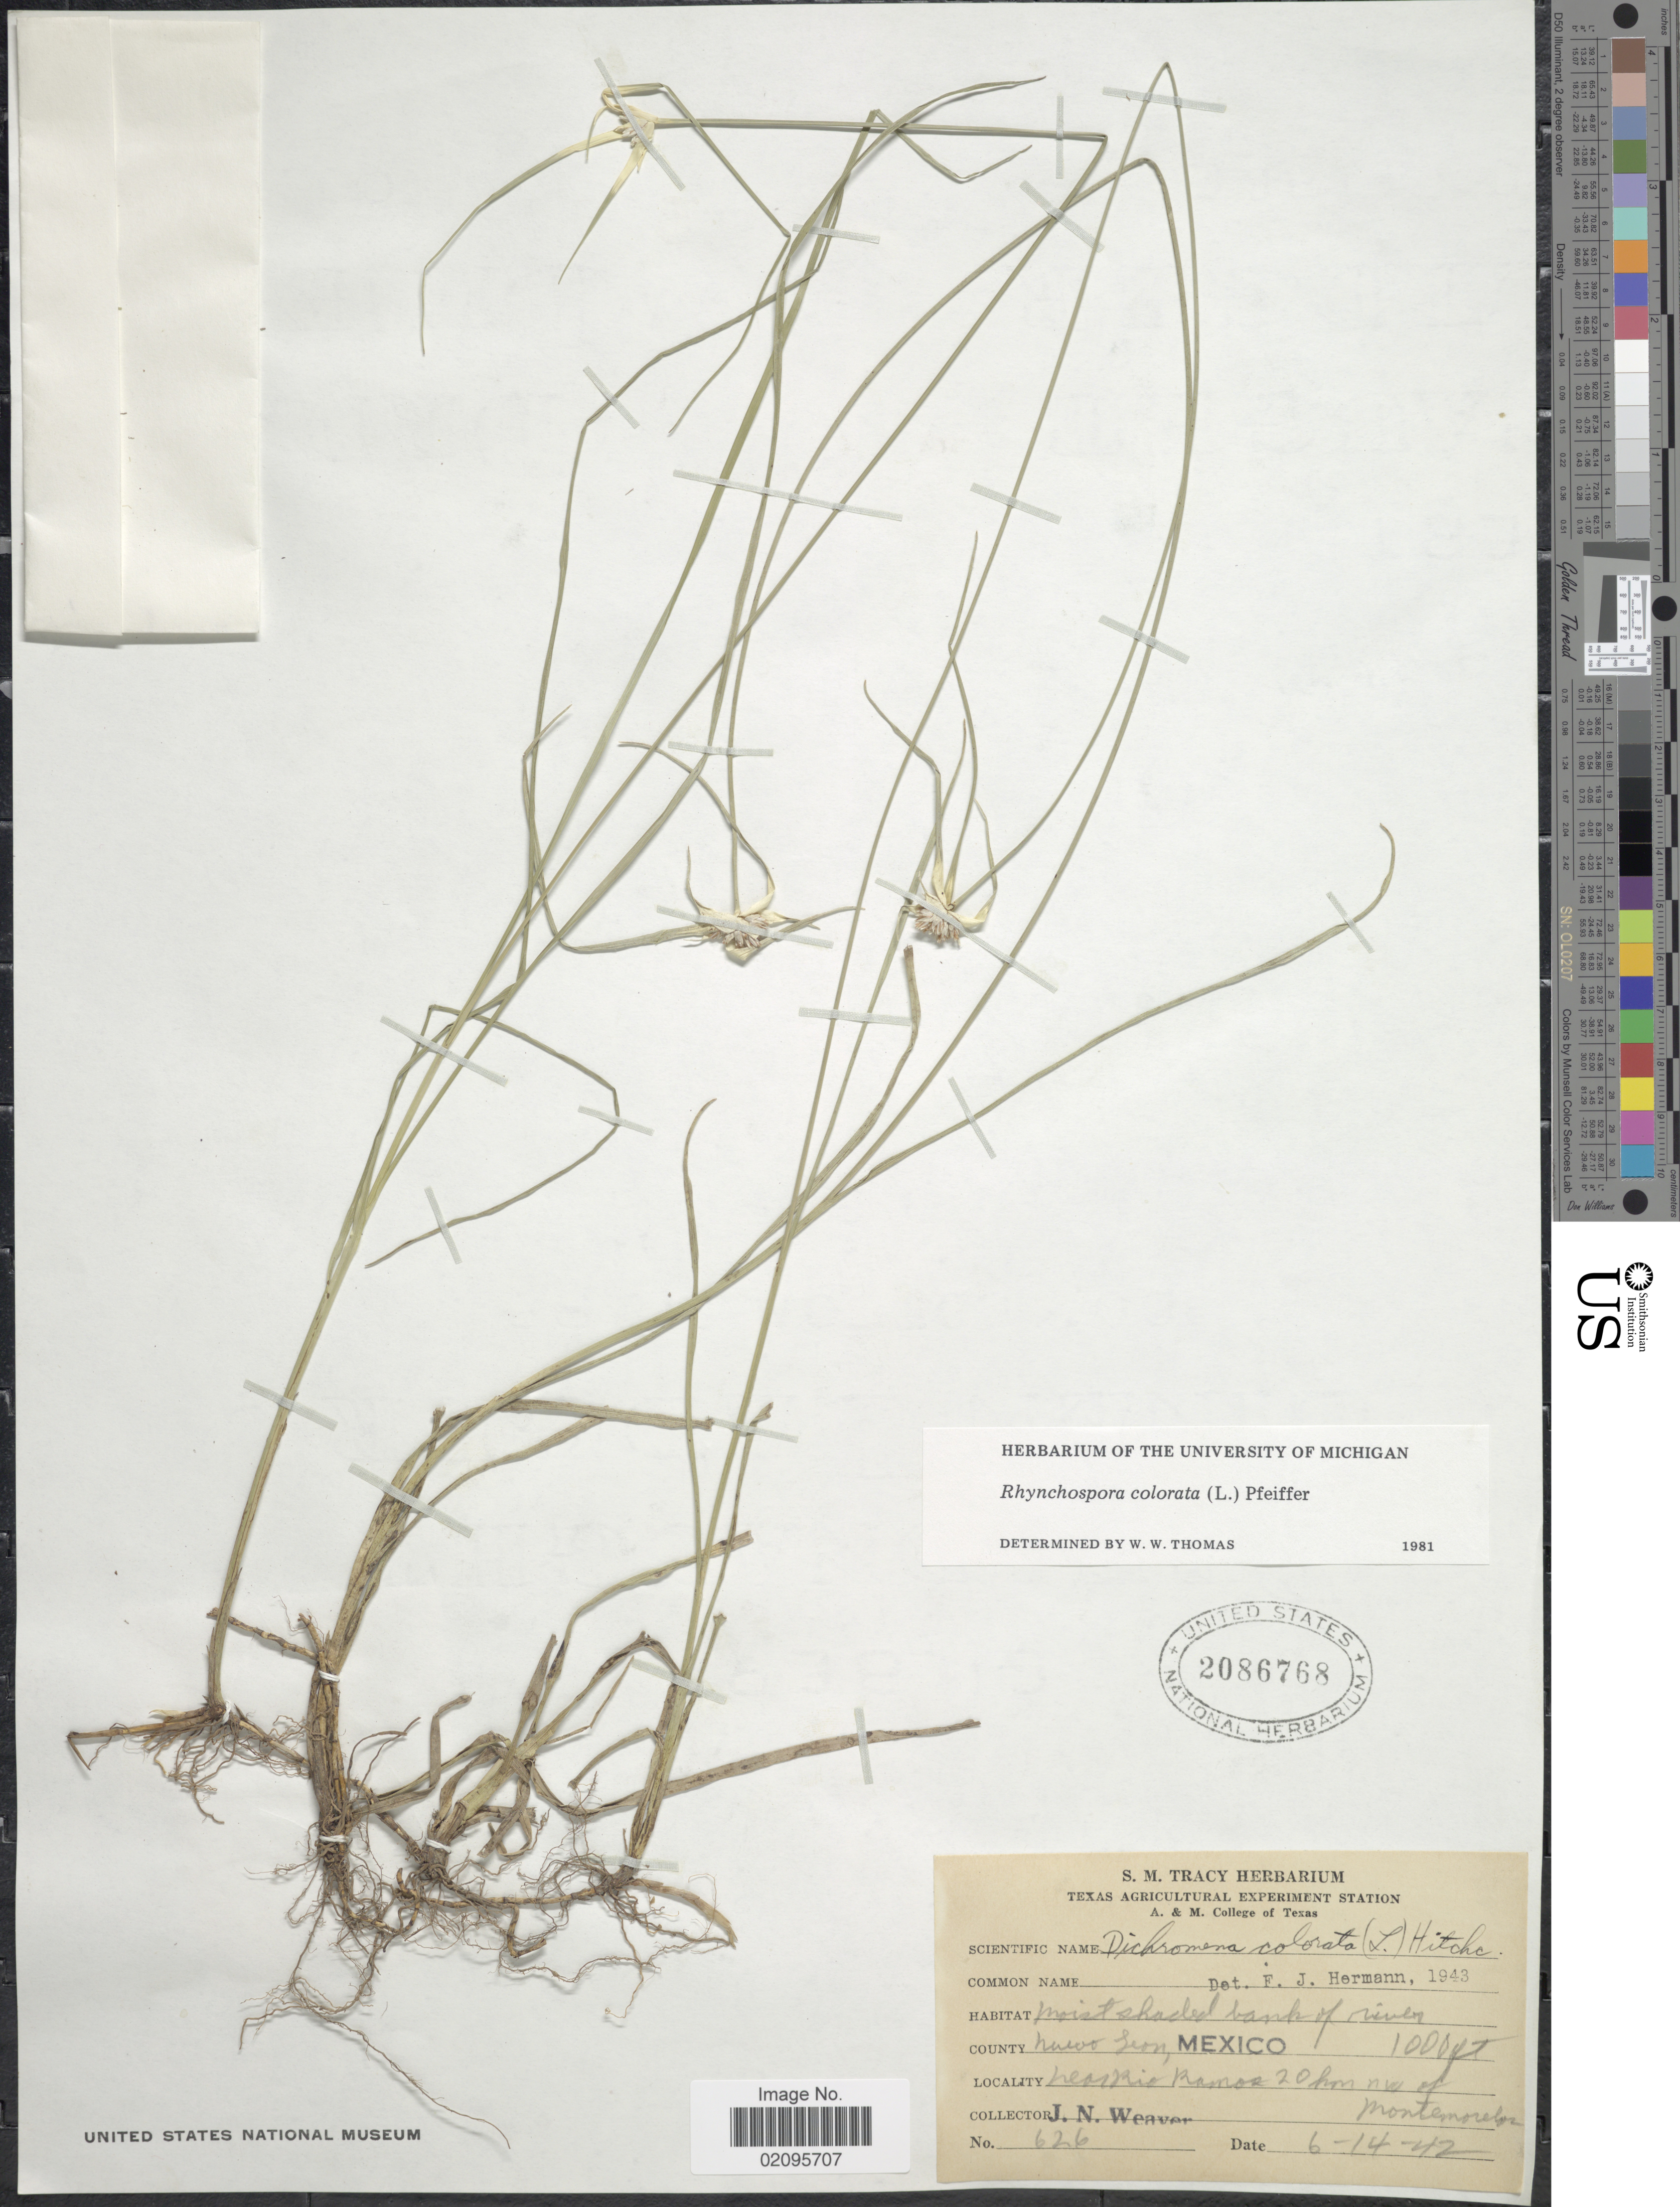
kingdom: Plantae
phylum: Tracheophyta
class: Liliopsida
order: Poales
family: Cyperaceae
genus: Rhynchospora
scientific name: Rhynchospora colorata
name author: (L.) H. Pfeiff.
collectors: J. N. Weaver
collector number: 626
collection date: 1942-06-14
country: Mexico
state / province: Nuevo León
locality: Moist shaded bank of river, County Nuevo Leon, near Rio Ramos 20 km nw of Montemorelos.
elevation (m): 305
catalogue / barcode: US 2086768